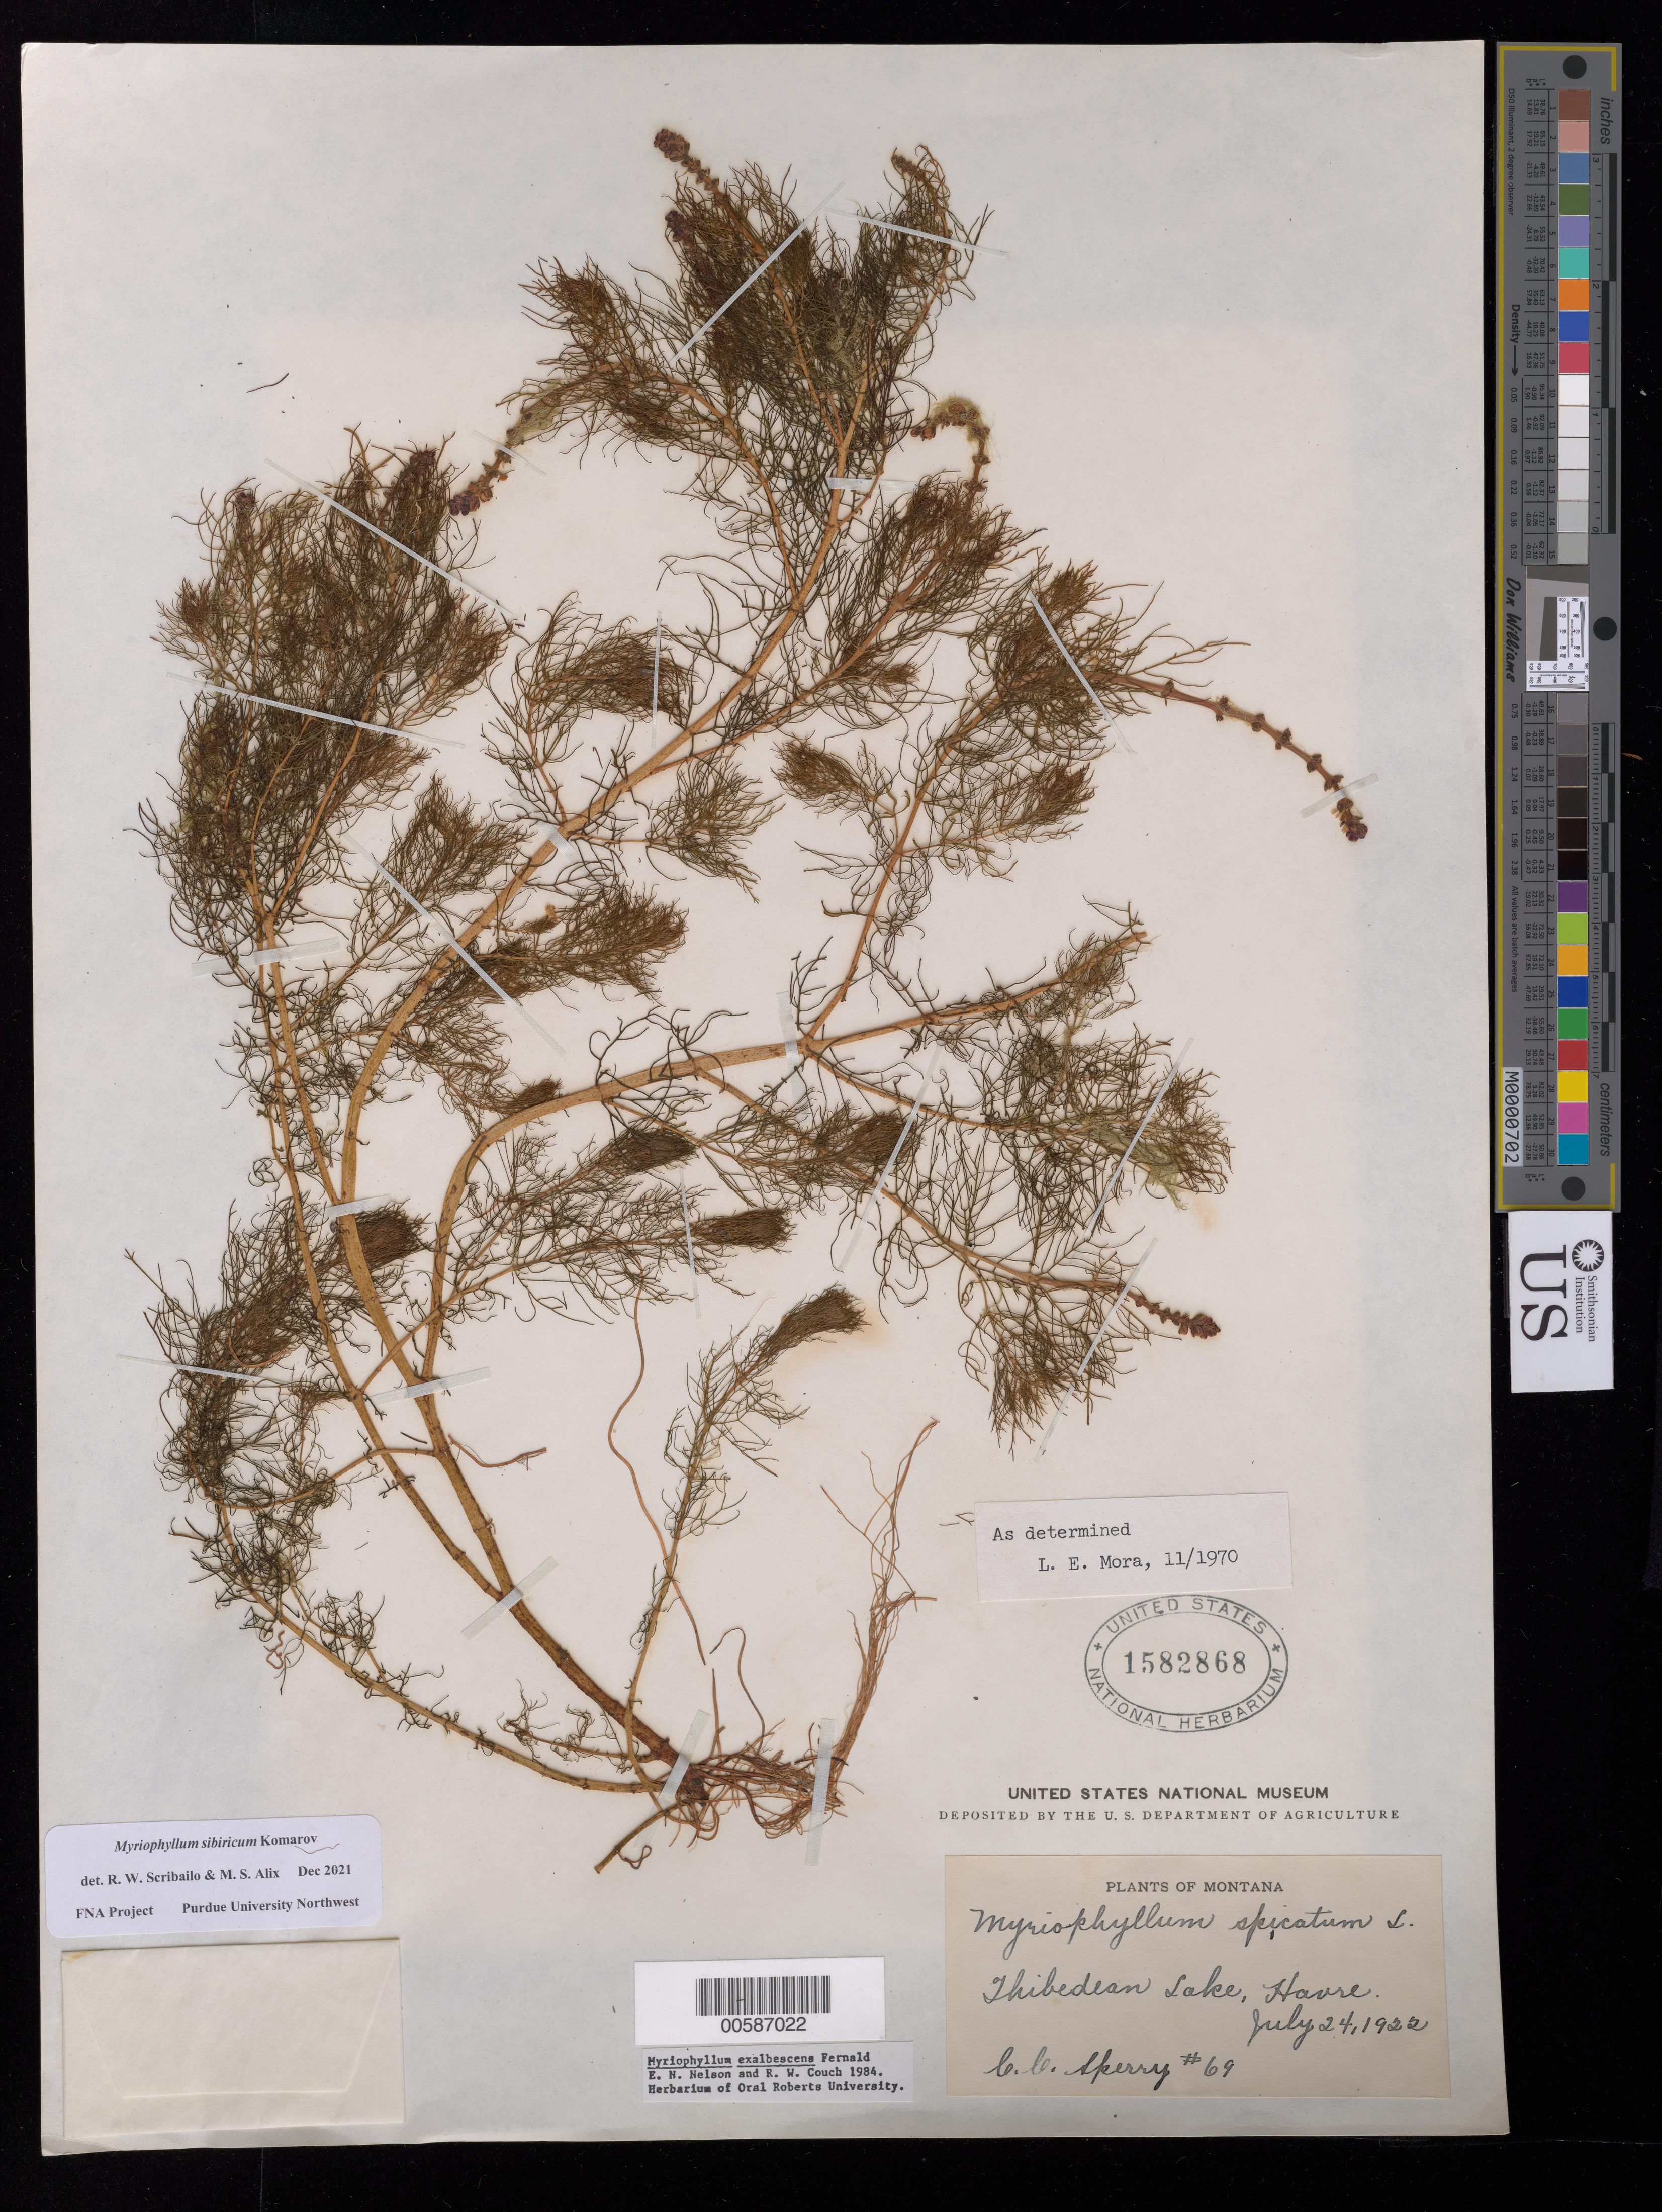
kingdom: Plantae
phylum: Tracheophyta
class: Magnoliopsida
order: Saxifragales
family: Haloragaceae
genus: Myriophyllum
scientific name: Myriophyllum sibiricum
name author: Kom.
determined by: Scribailo, R. W.; Alix, M. S.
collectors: C. C. Sperry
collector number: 69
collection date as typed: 24 Jul 1922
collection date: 1922-07-24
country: United States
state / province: Montana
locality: Thibedean Lake, Havre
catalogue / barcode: US 1582868